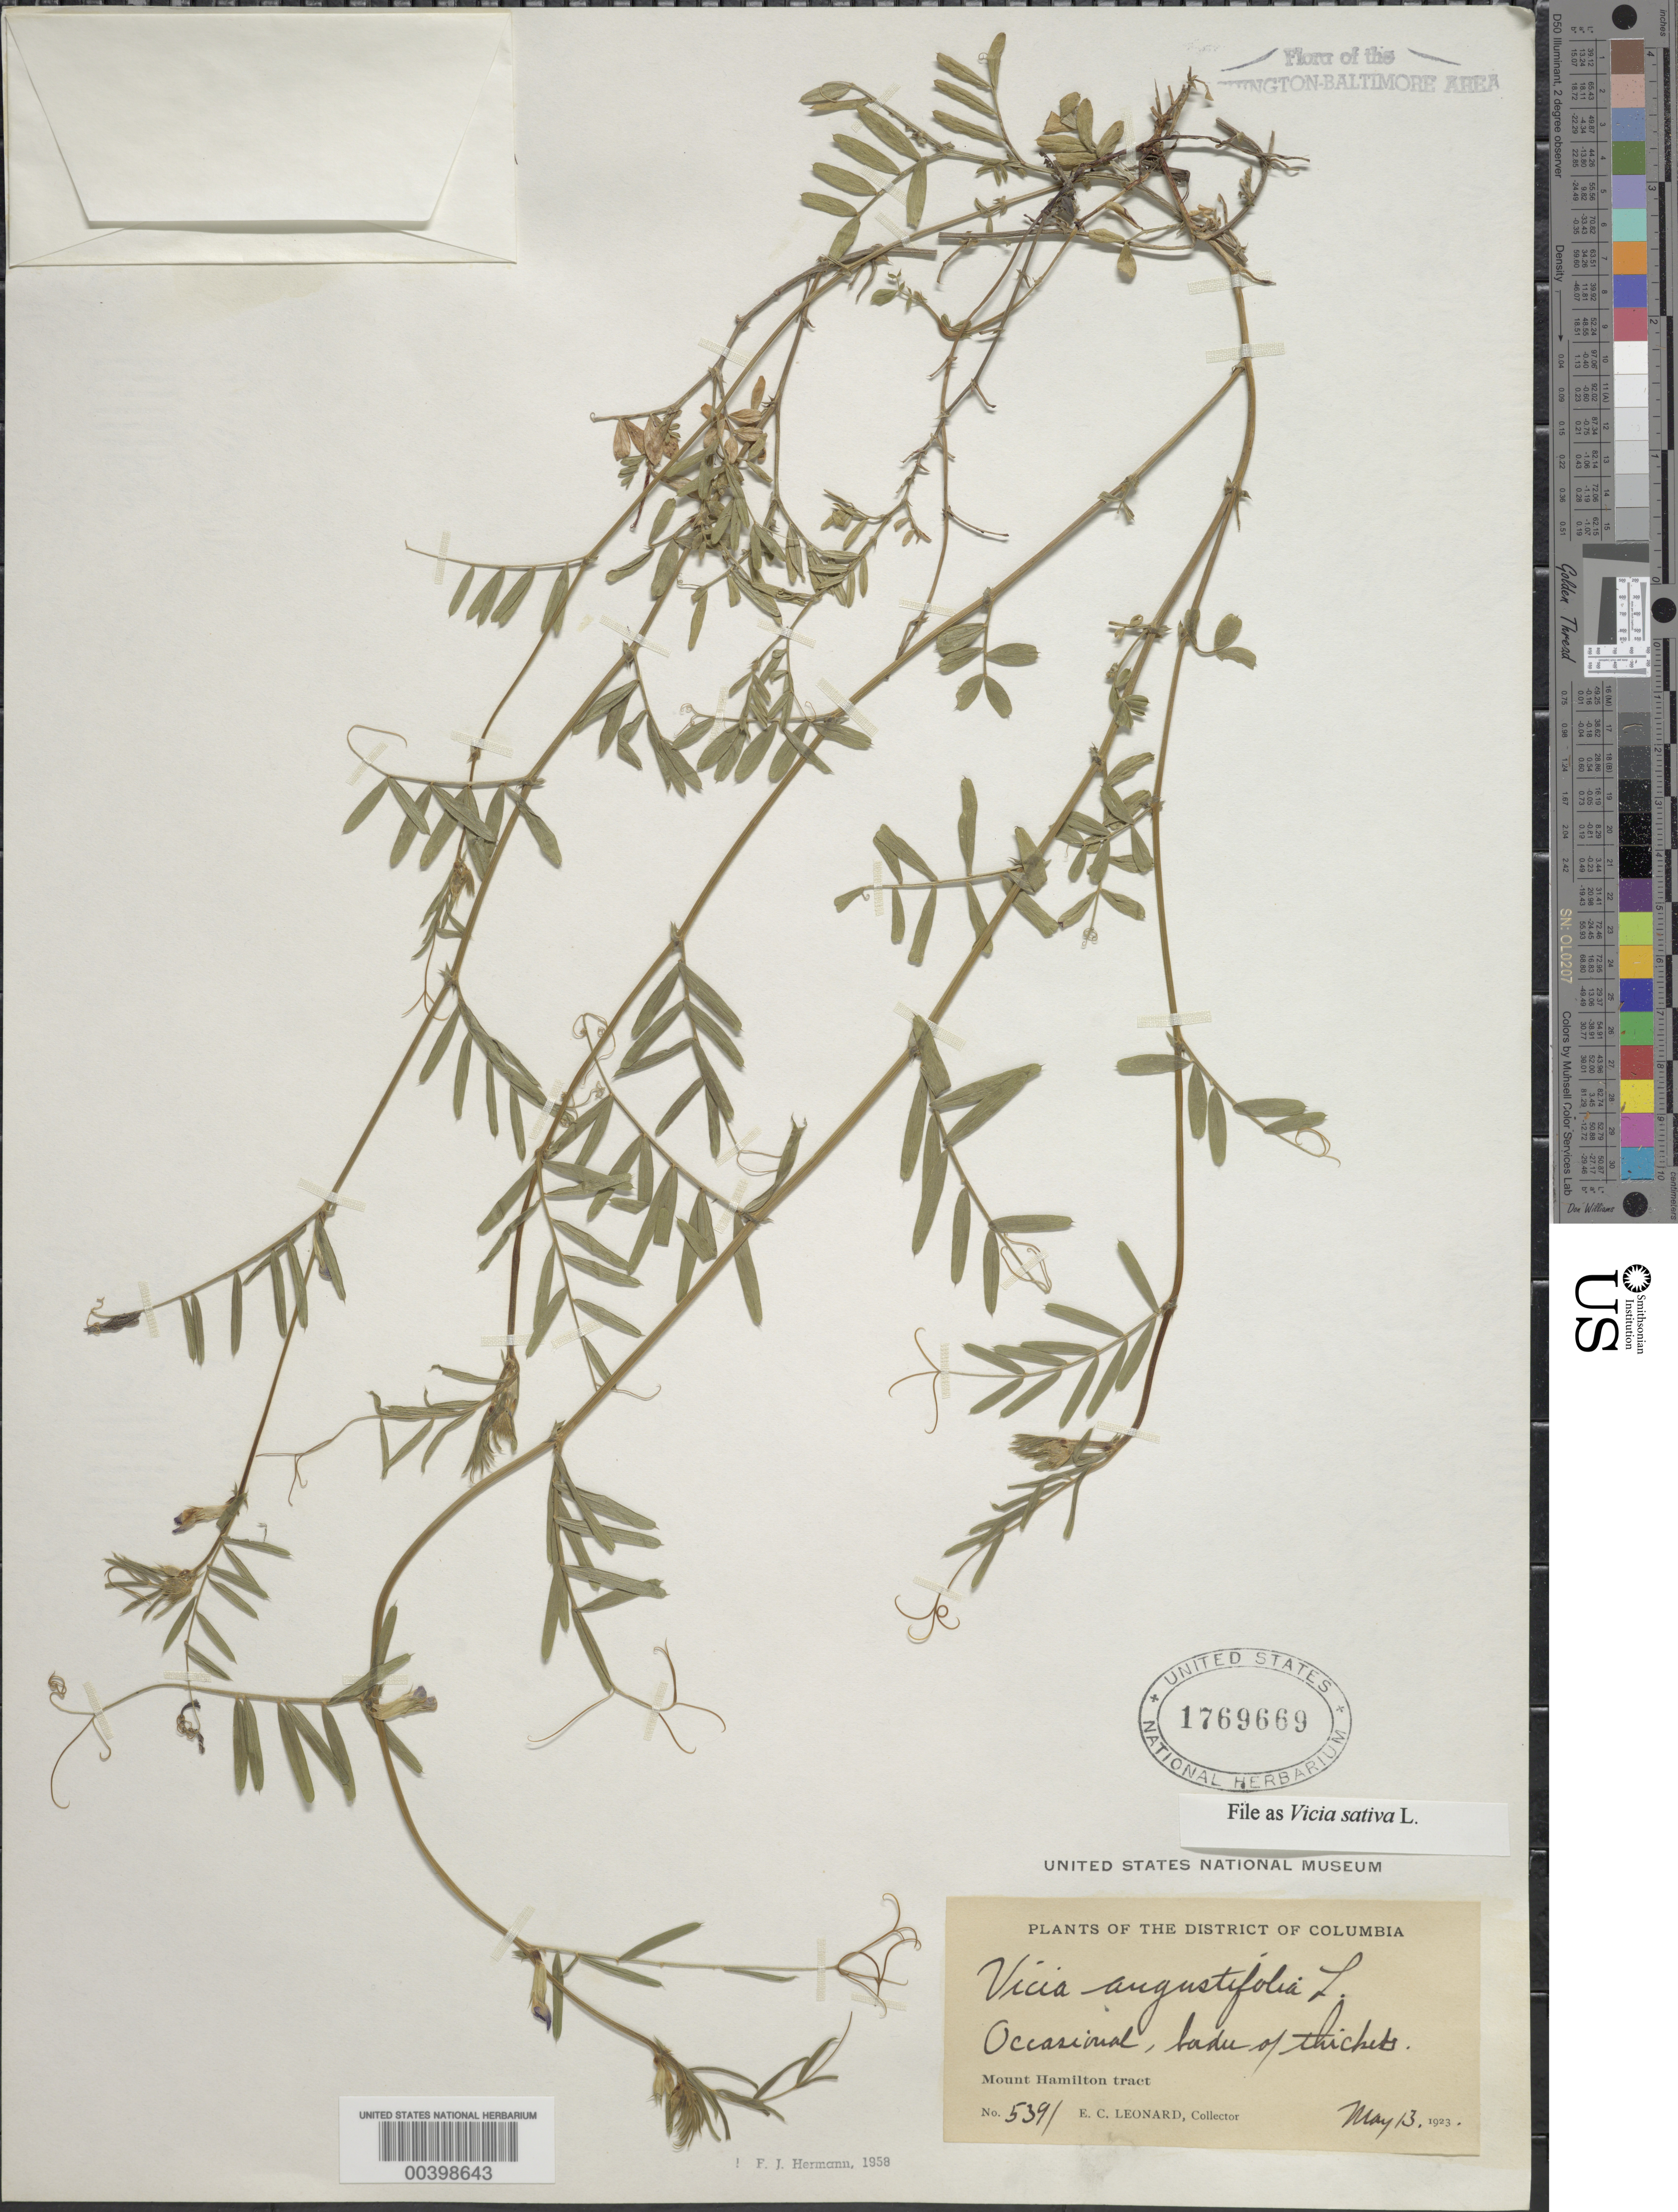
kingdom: Plantae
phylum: Tracheophyta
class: Magnoliopsida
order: Fabales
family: Fabaceae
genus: Vicia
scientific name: Vicia sativa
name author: L.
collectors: E. C. Leonard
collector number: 5391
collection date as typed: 13 May 1923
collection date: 1923-05-13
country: United States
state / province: District of Columbia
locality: Mount Hamilton (Nat. Arboretum)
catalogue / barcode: US 1769669